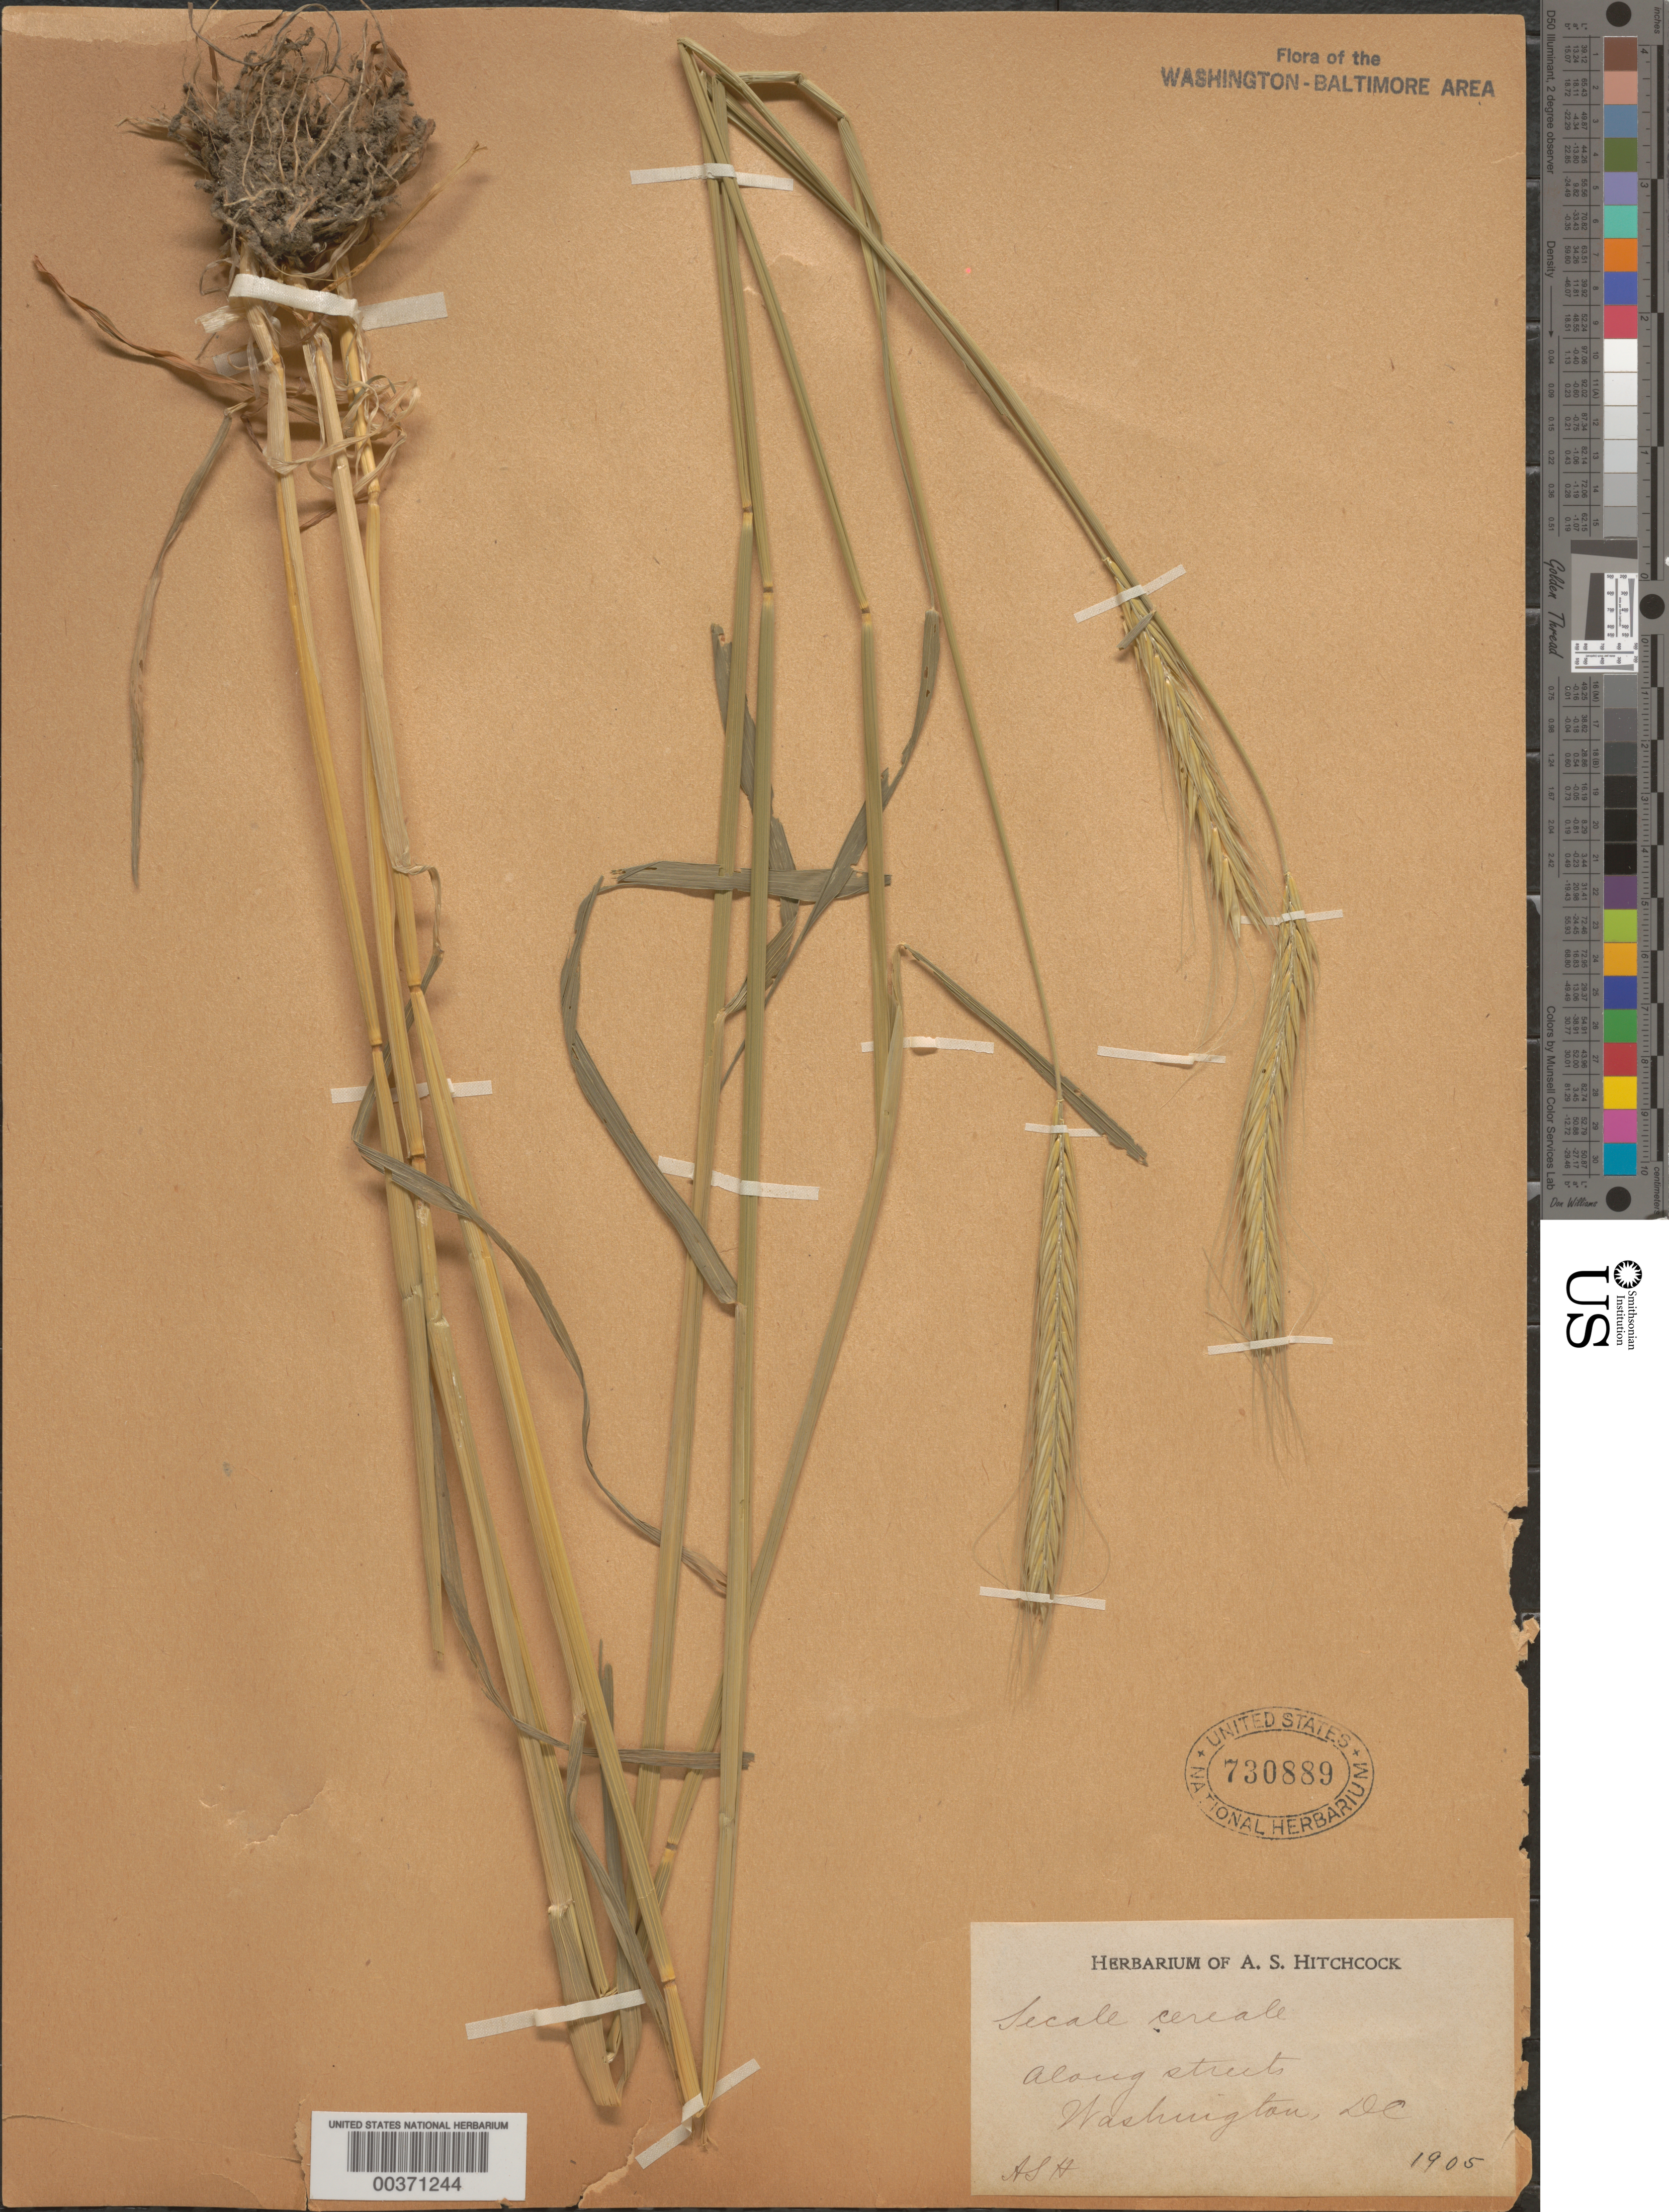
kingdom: Plantae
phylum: Tracheophyta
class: Liliopsida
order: Poales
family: Poaceae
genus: Secale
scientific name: Secale cereale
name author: L.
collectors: A. S. Hitchcock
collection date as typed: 1905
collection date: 1905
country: United States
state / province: District of Columbia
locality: Near Washington DC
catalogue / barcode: US 730889